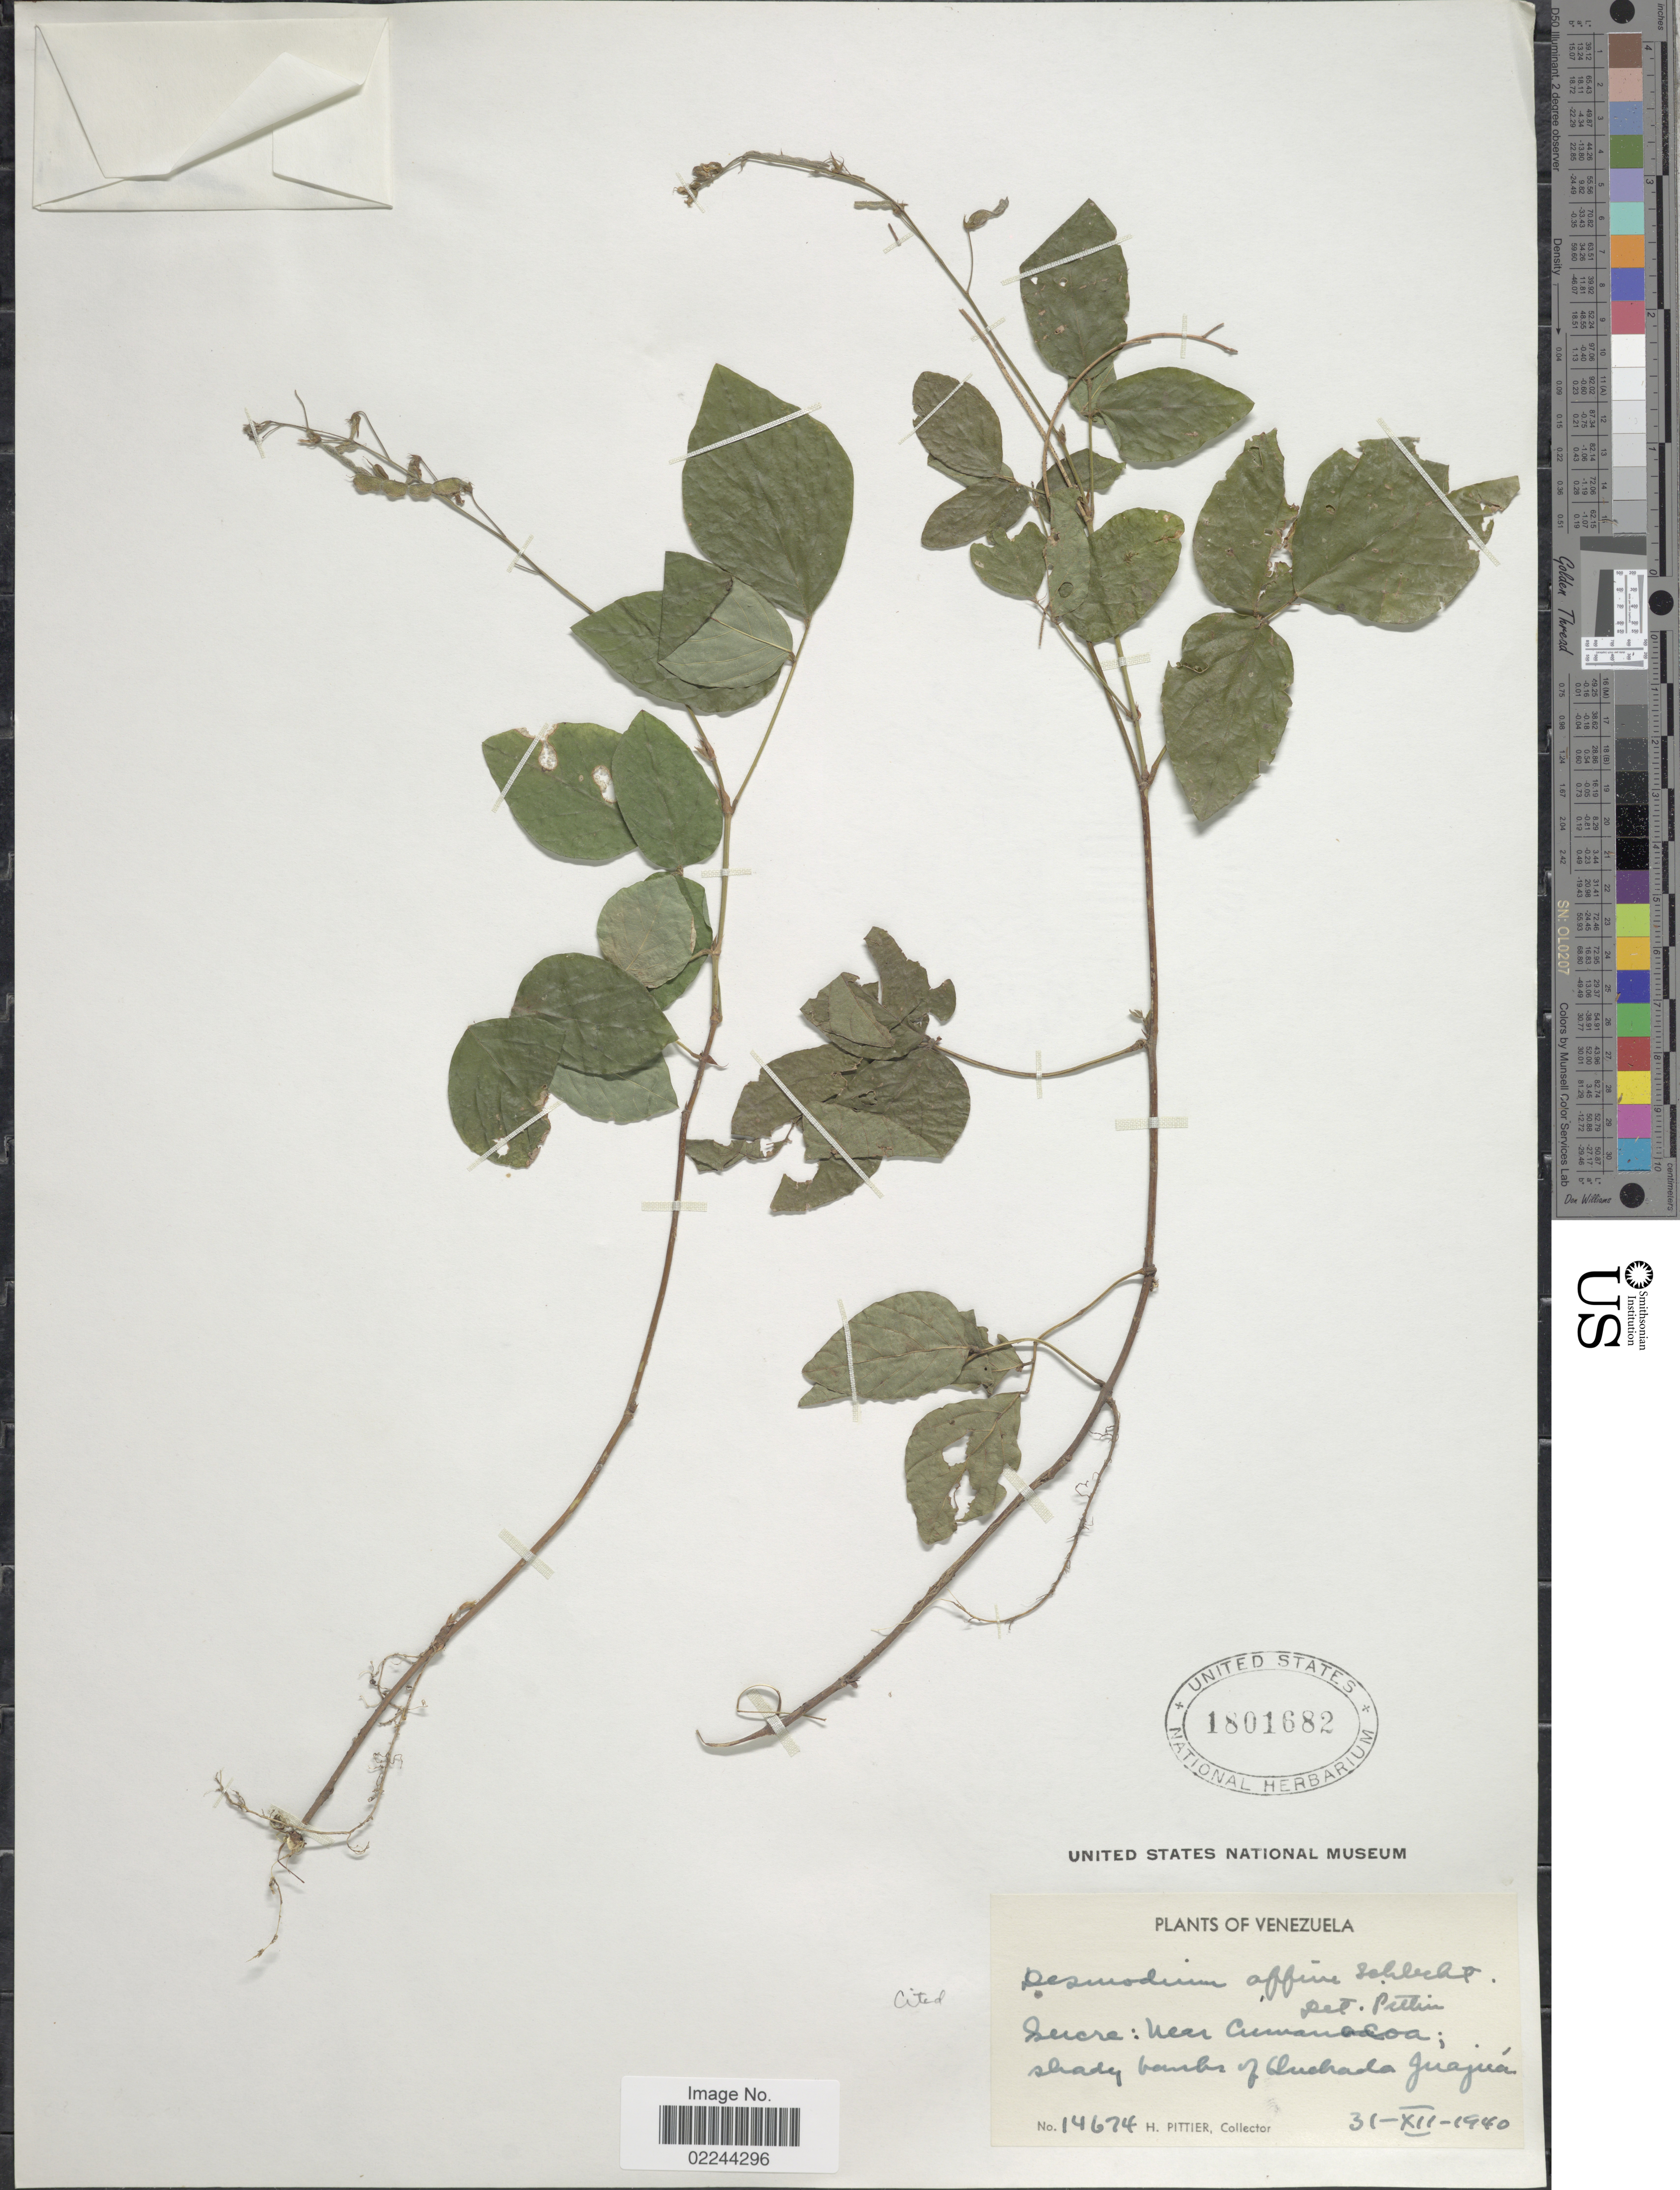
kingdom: Plantae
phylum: Tracheophyta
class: Magnoliopsida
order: Fabales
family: Fabaceae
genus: Desmodium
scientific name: Desmodium affine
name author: Schltdl.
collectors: H. F. Pittier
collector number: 14674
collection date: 1940-12-31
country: Venezuela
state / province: Sucre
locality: Sucre: near Cumanacoa; shady banks of Quebrada Juajua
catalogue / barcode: US 1801682